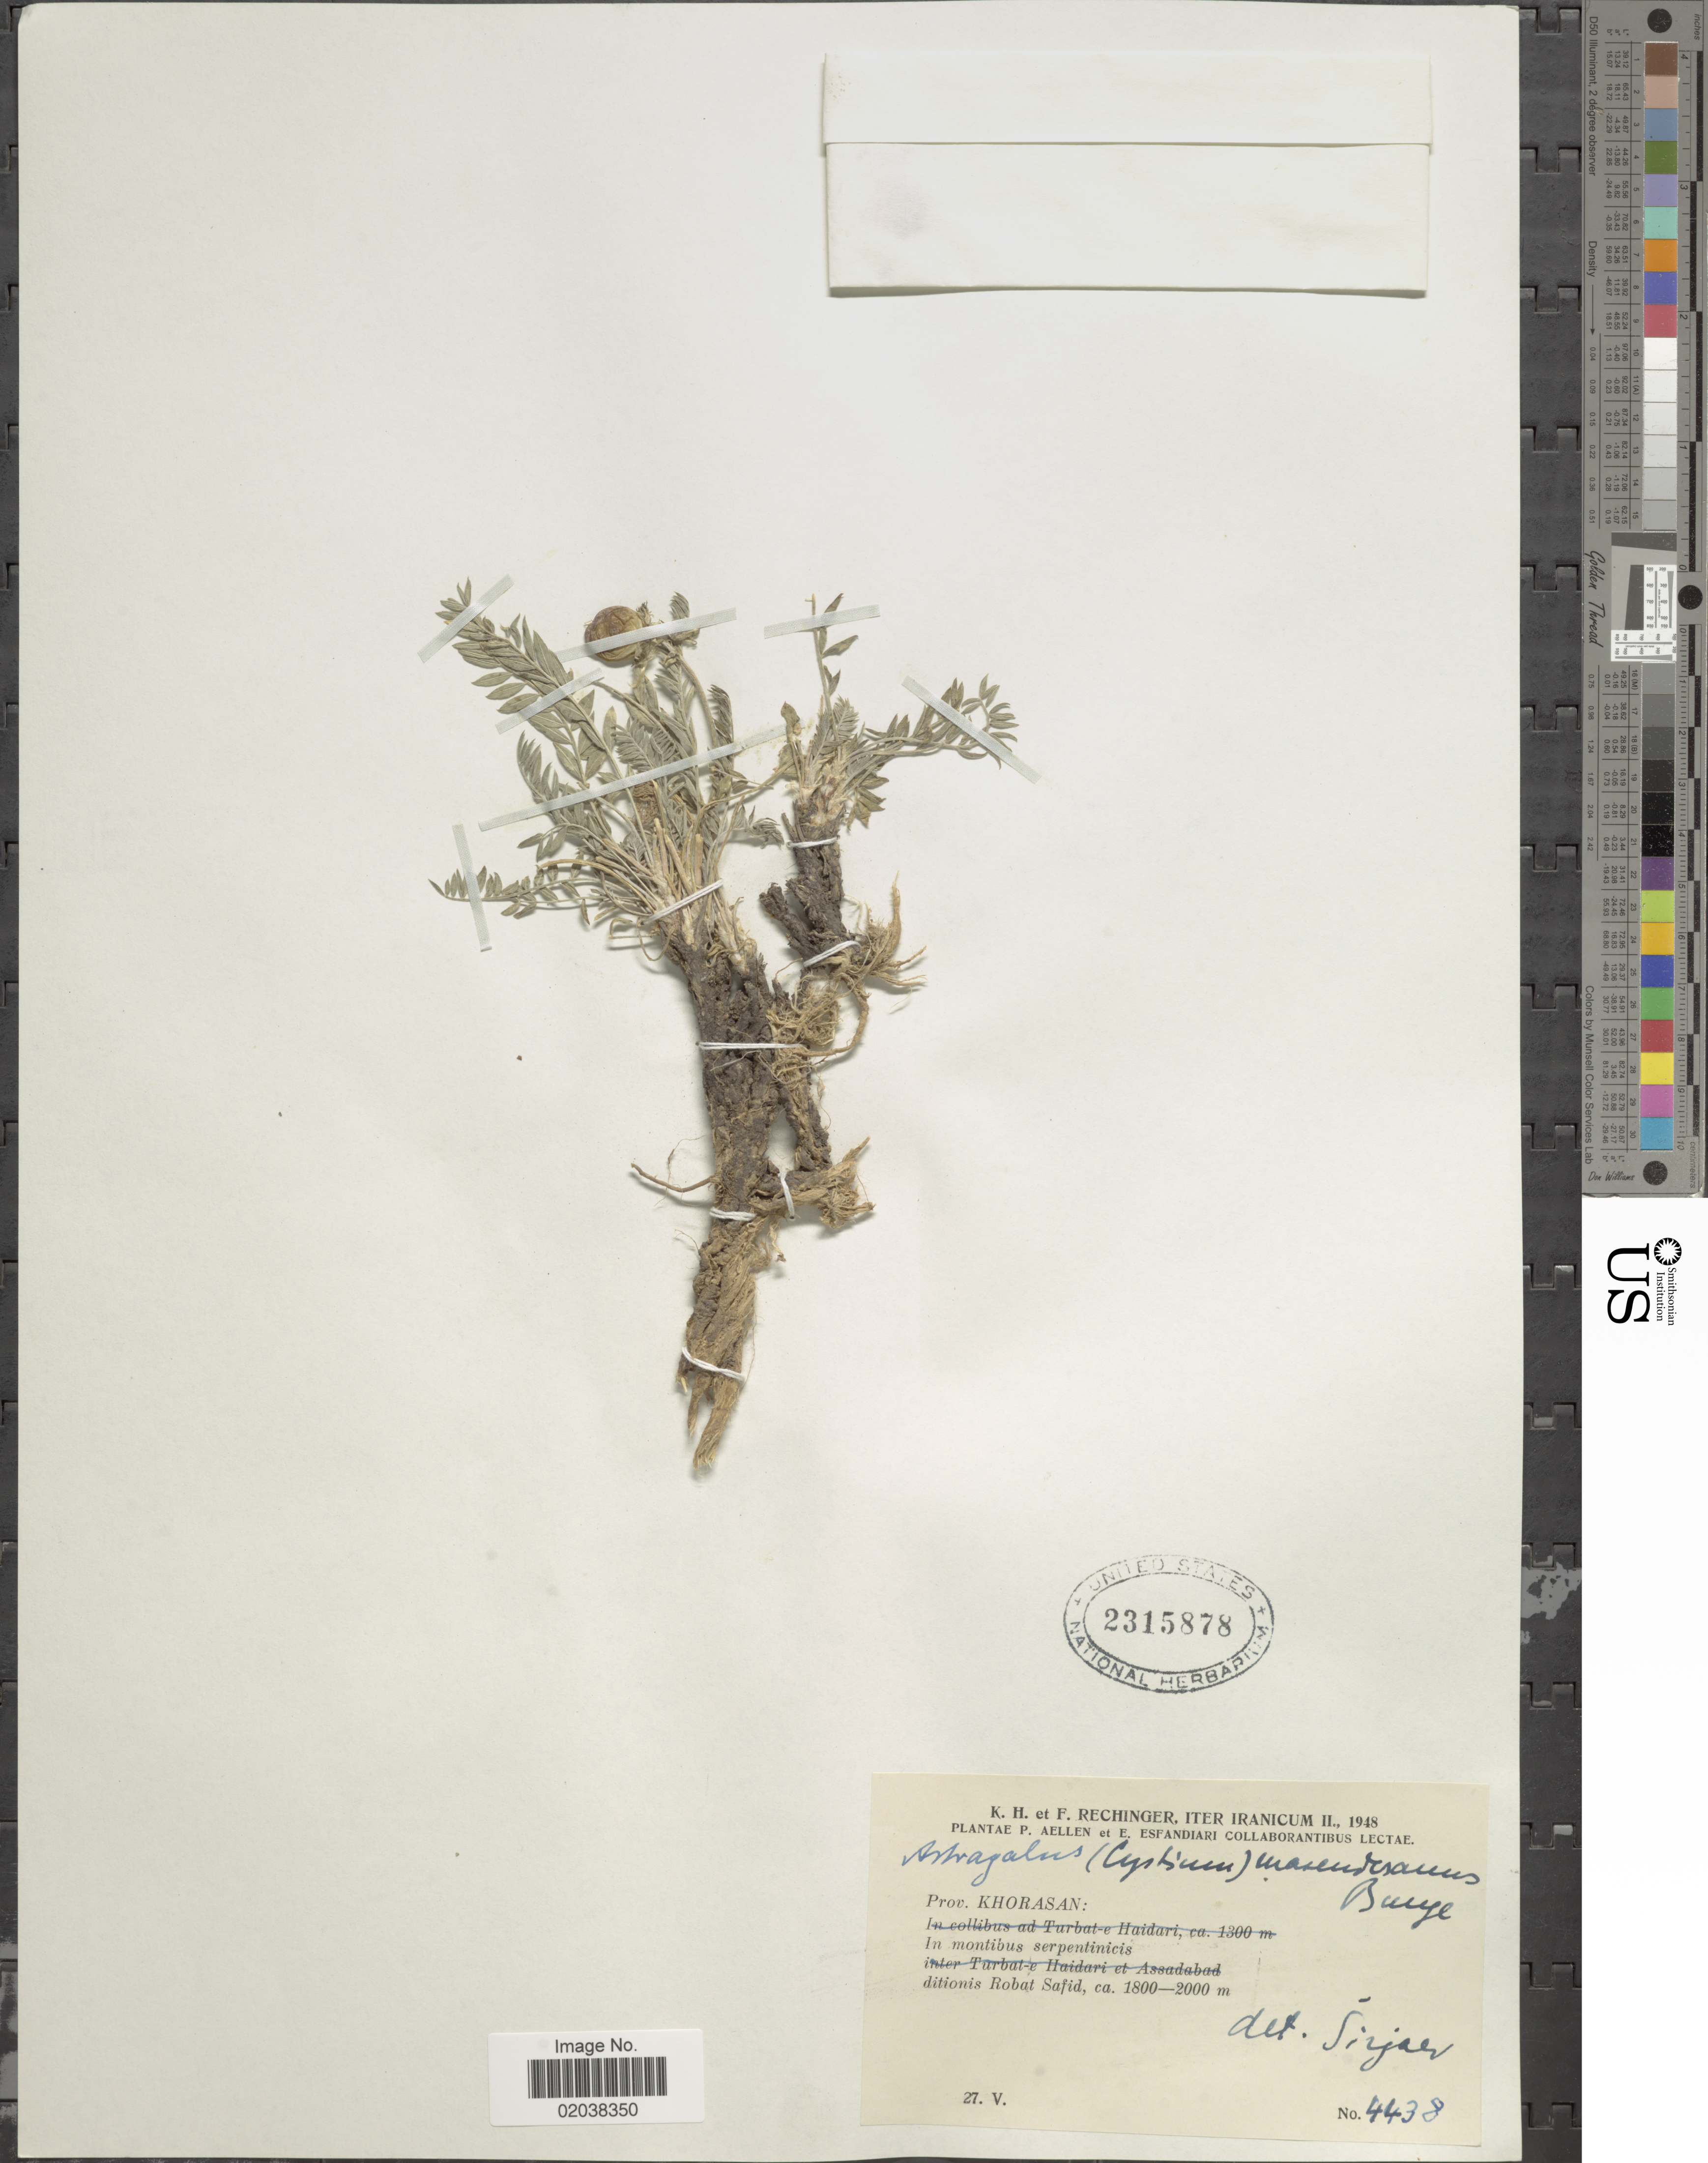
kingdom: Plantae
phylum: Tracheophyta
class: Magnoliopsida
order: Fabales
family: Fabaceae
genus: Astragalus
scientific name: Astragalus masanderanus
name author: Bunge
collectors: K. H. Rechinger & F. Rechinger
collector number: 4438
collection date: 1948-05-27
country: Iran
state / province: Khorasan [obsolete]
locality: Iranicum. Prov. Khorasan: In montibus serpentinicis. ditionis Robat Safid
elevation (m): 1800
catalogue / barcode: US 2315878